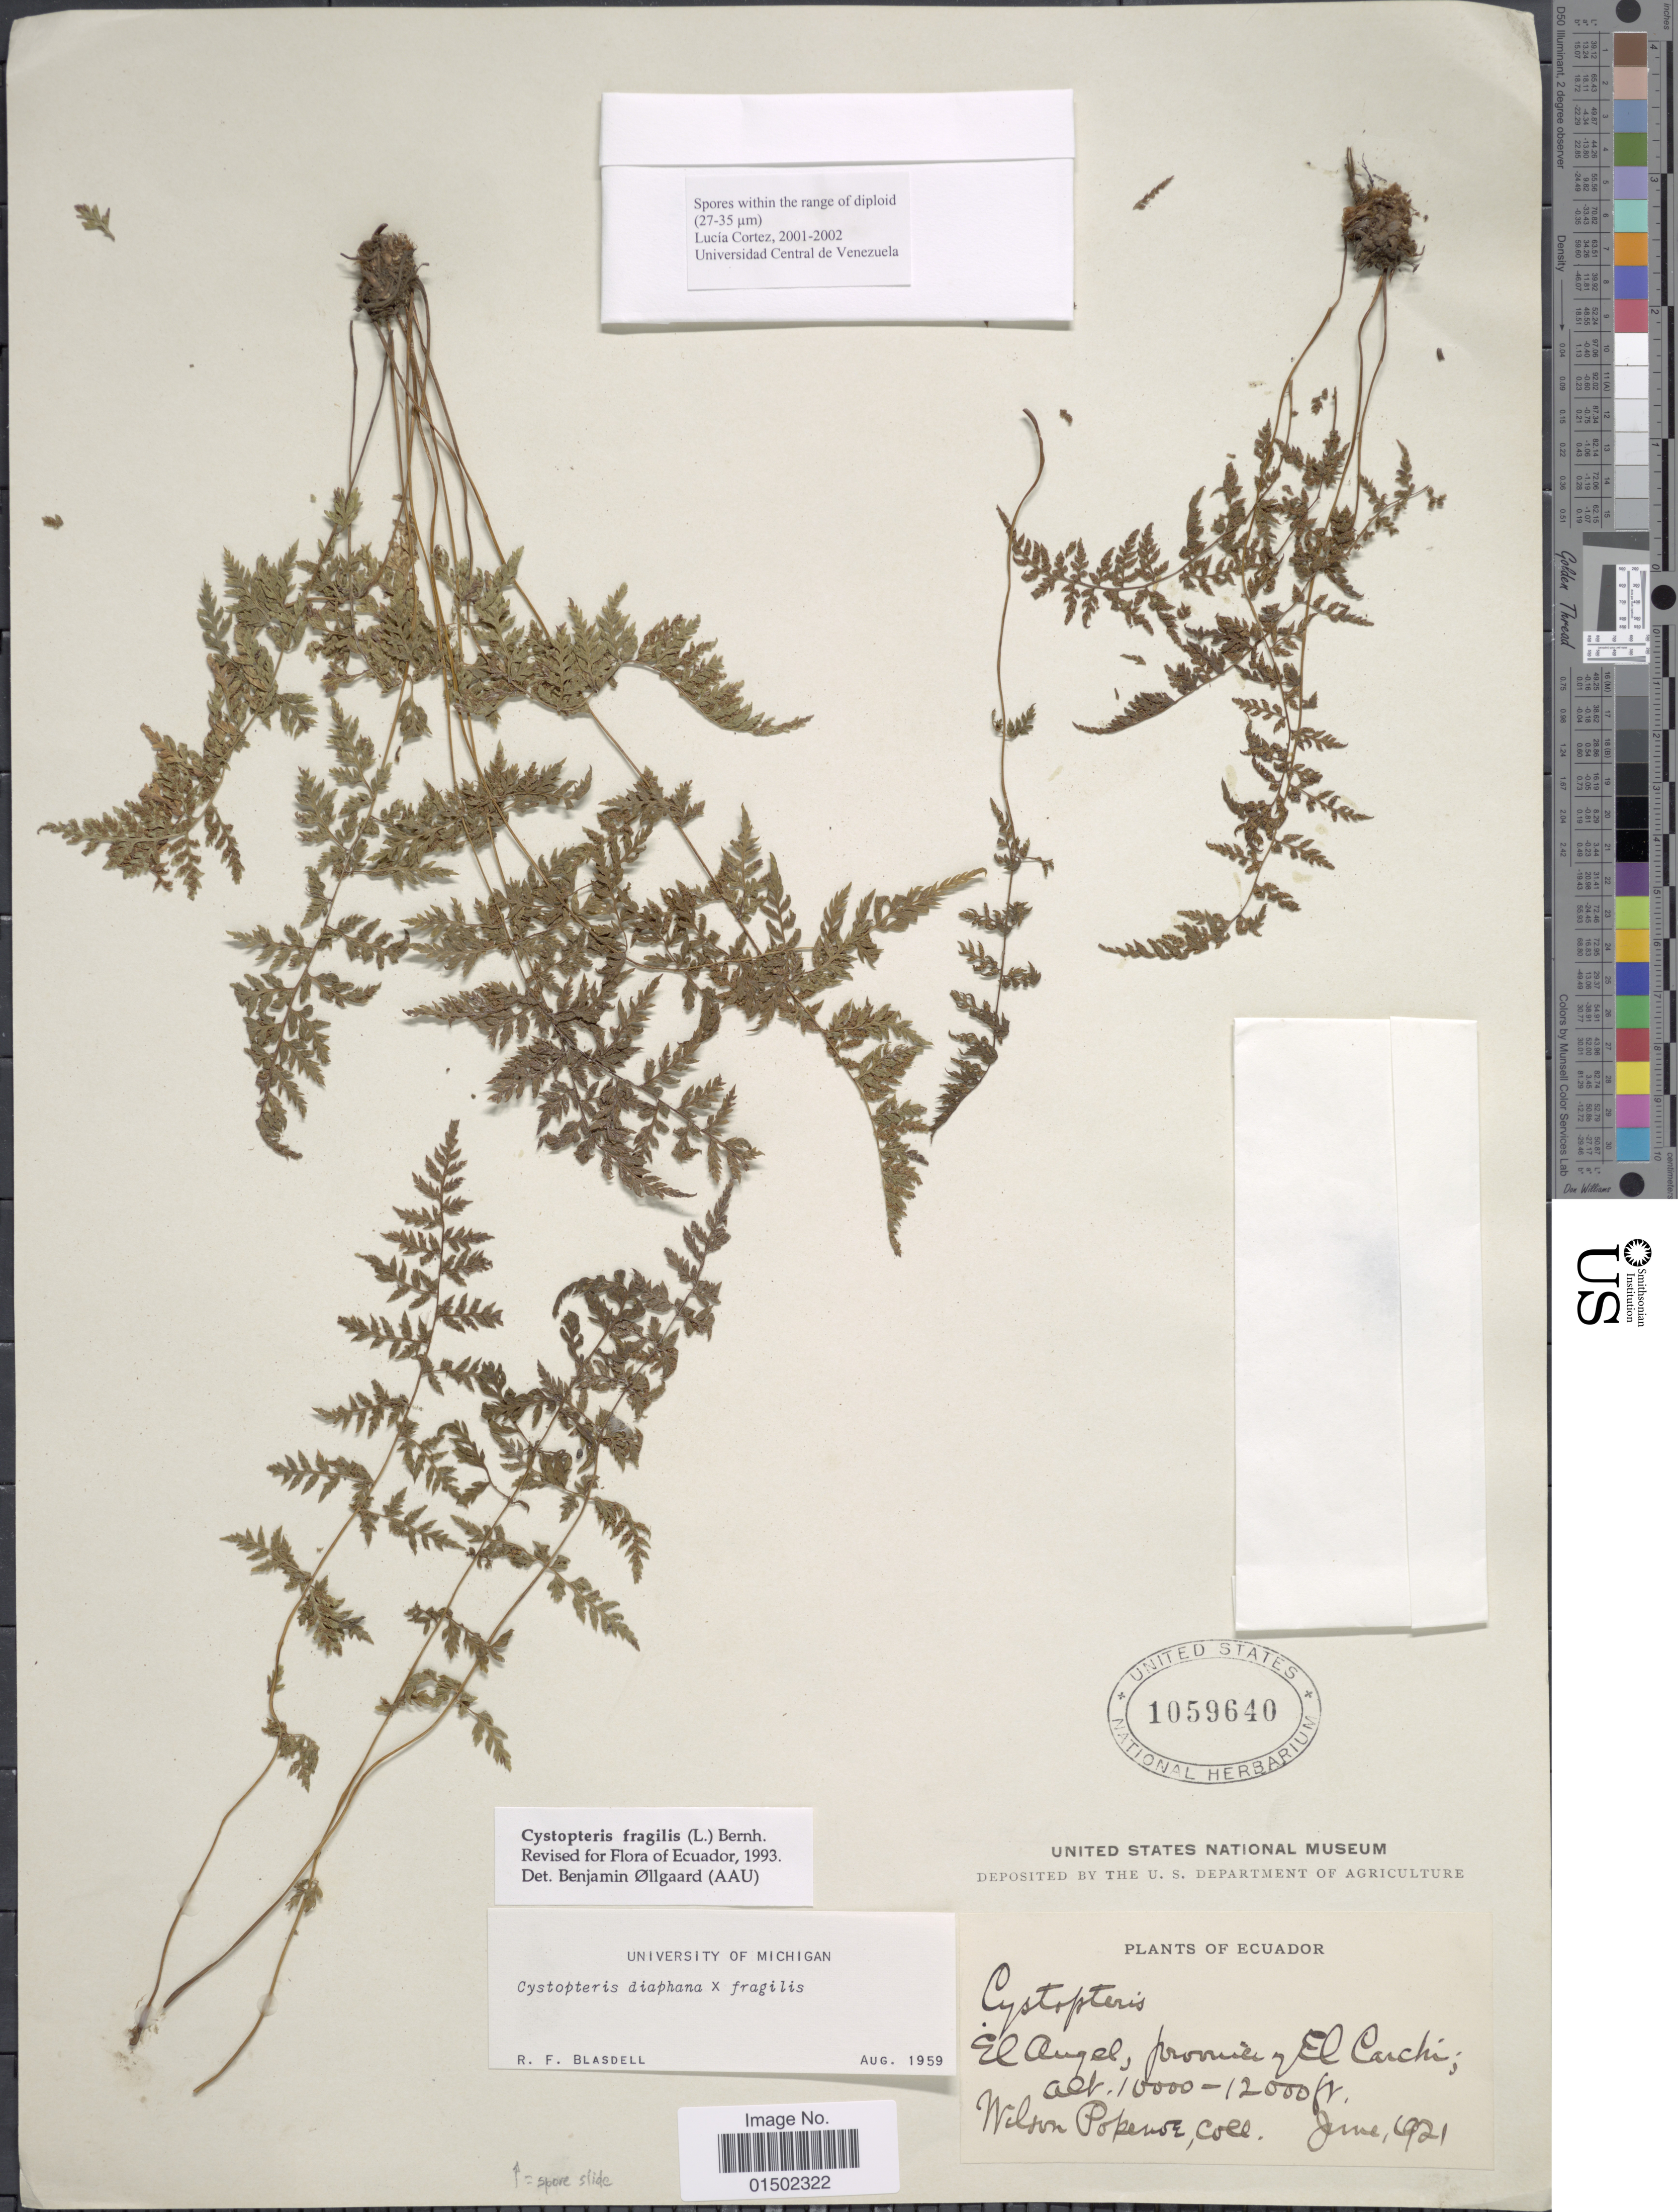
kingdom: Plantae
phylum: Tracheophyta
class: Polypodiopsida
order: Polypodiales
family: Cystopteridaceae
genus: Cystopteris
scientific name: Cystopteris fragilis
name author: (L.) Bernh.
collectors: W. Popenoe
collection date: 1921-06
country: Ecuador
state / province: Carchi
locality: El Angel, El Carchi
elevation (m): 3048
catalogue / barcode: US 1059640